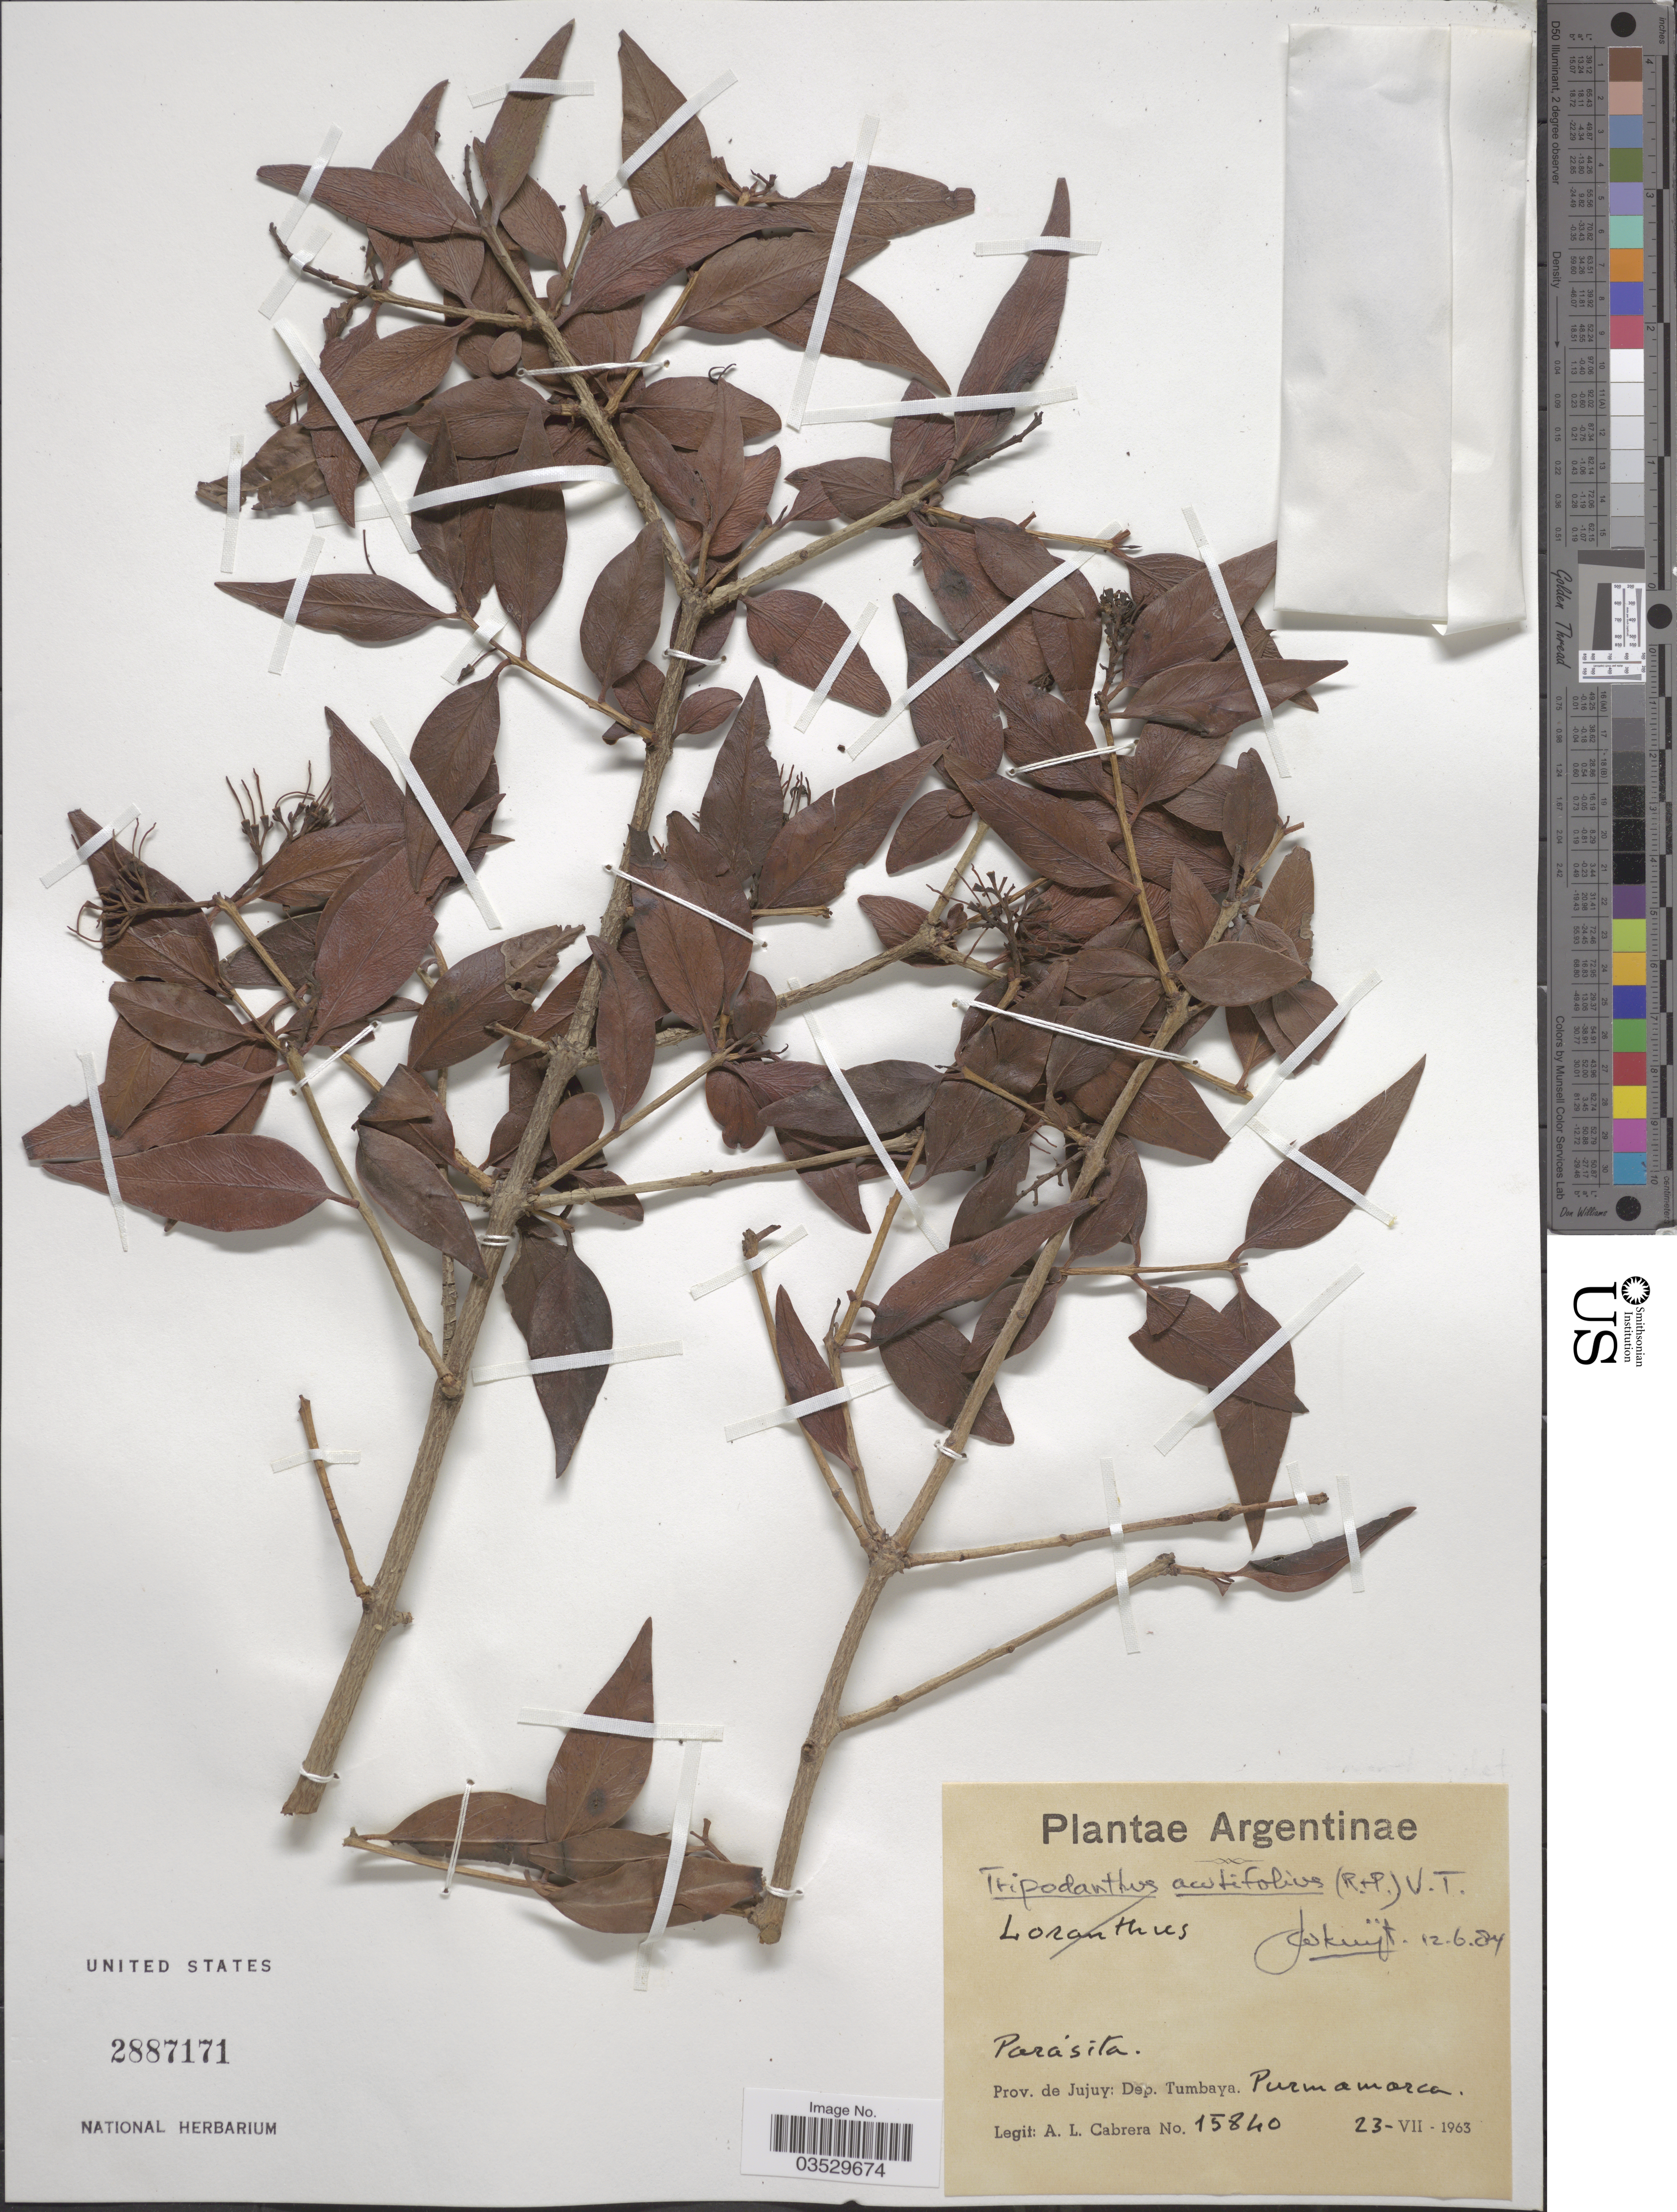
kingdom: Plantae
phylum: Tracheophyta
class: Magnoliopsida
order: Santalales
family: Loranthaceae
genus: Tripodanthus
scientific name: Tripodanthus acutifolius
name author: Tiegh.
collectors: A. L. Cabrera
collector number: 15840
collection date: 1963-07-23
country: Argentina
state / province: Jujuy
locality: Dep. Tumbaya. Purmamorca.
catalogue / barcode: US 2887171